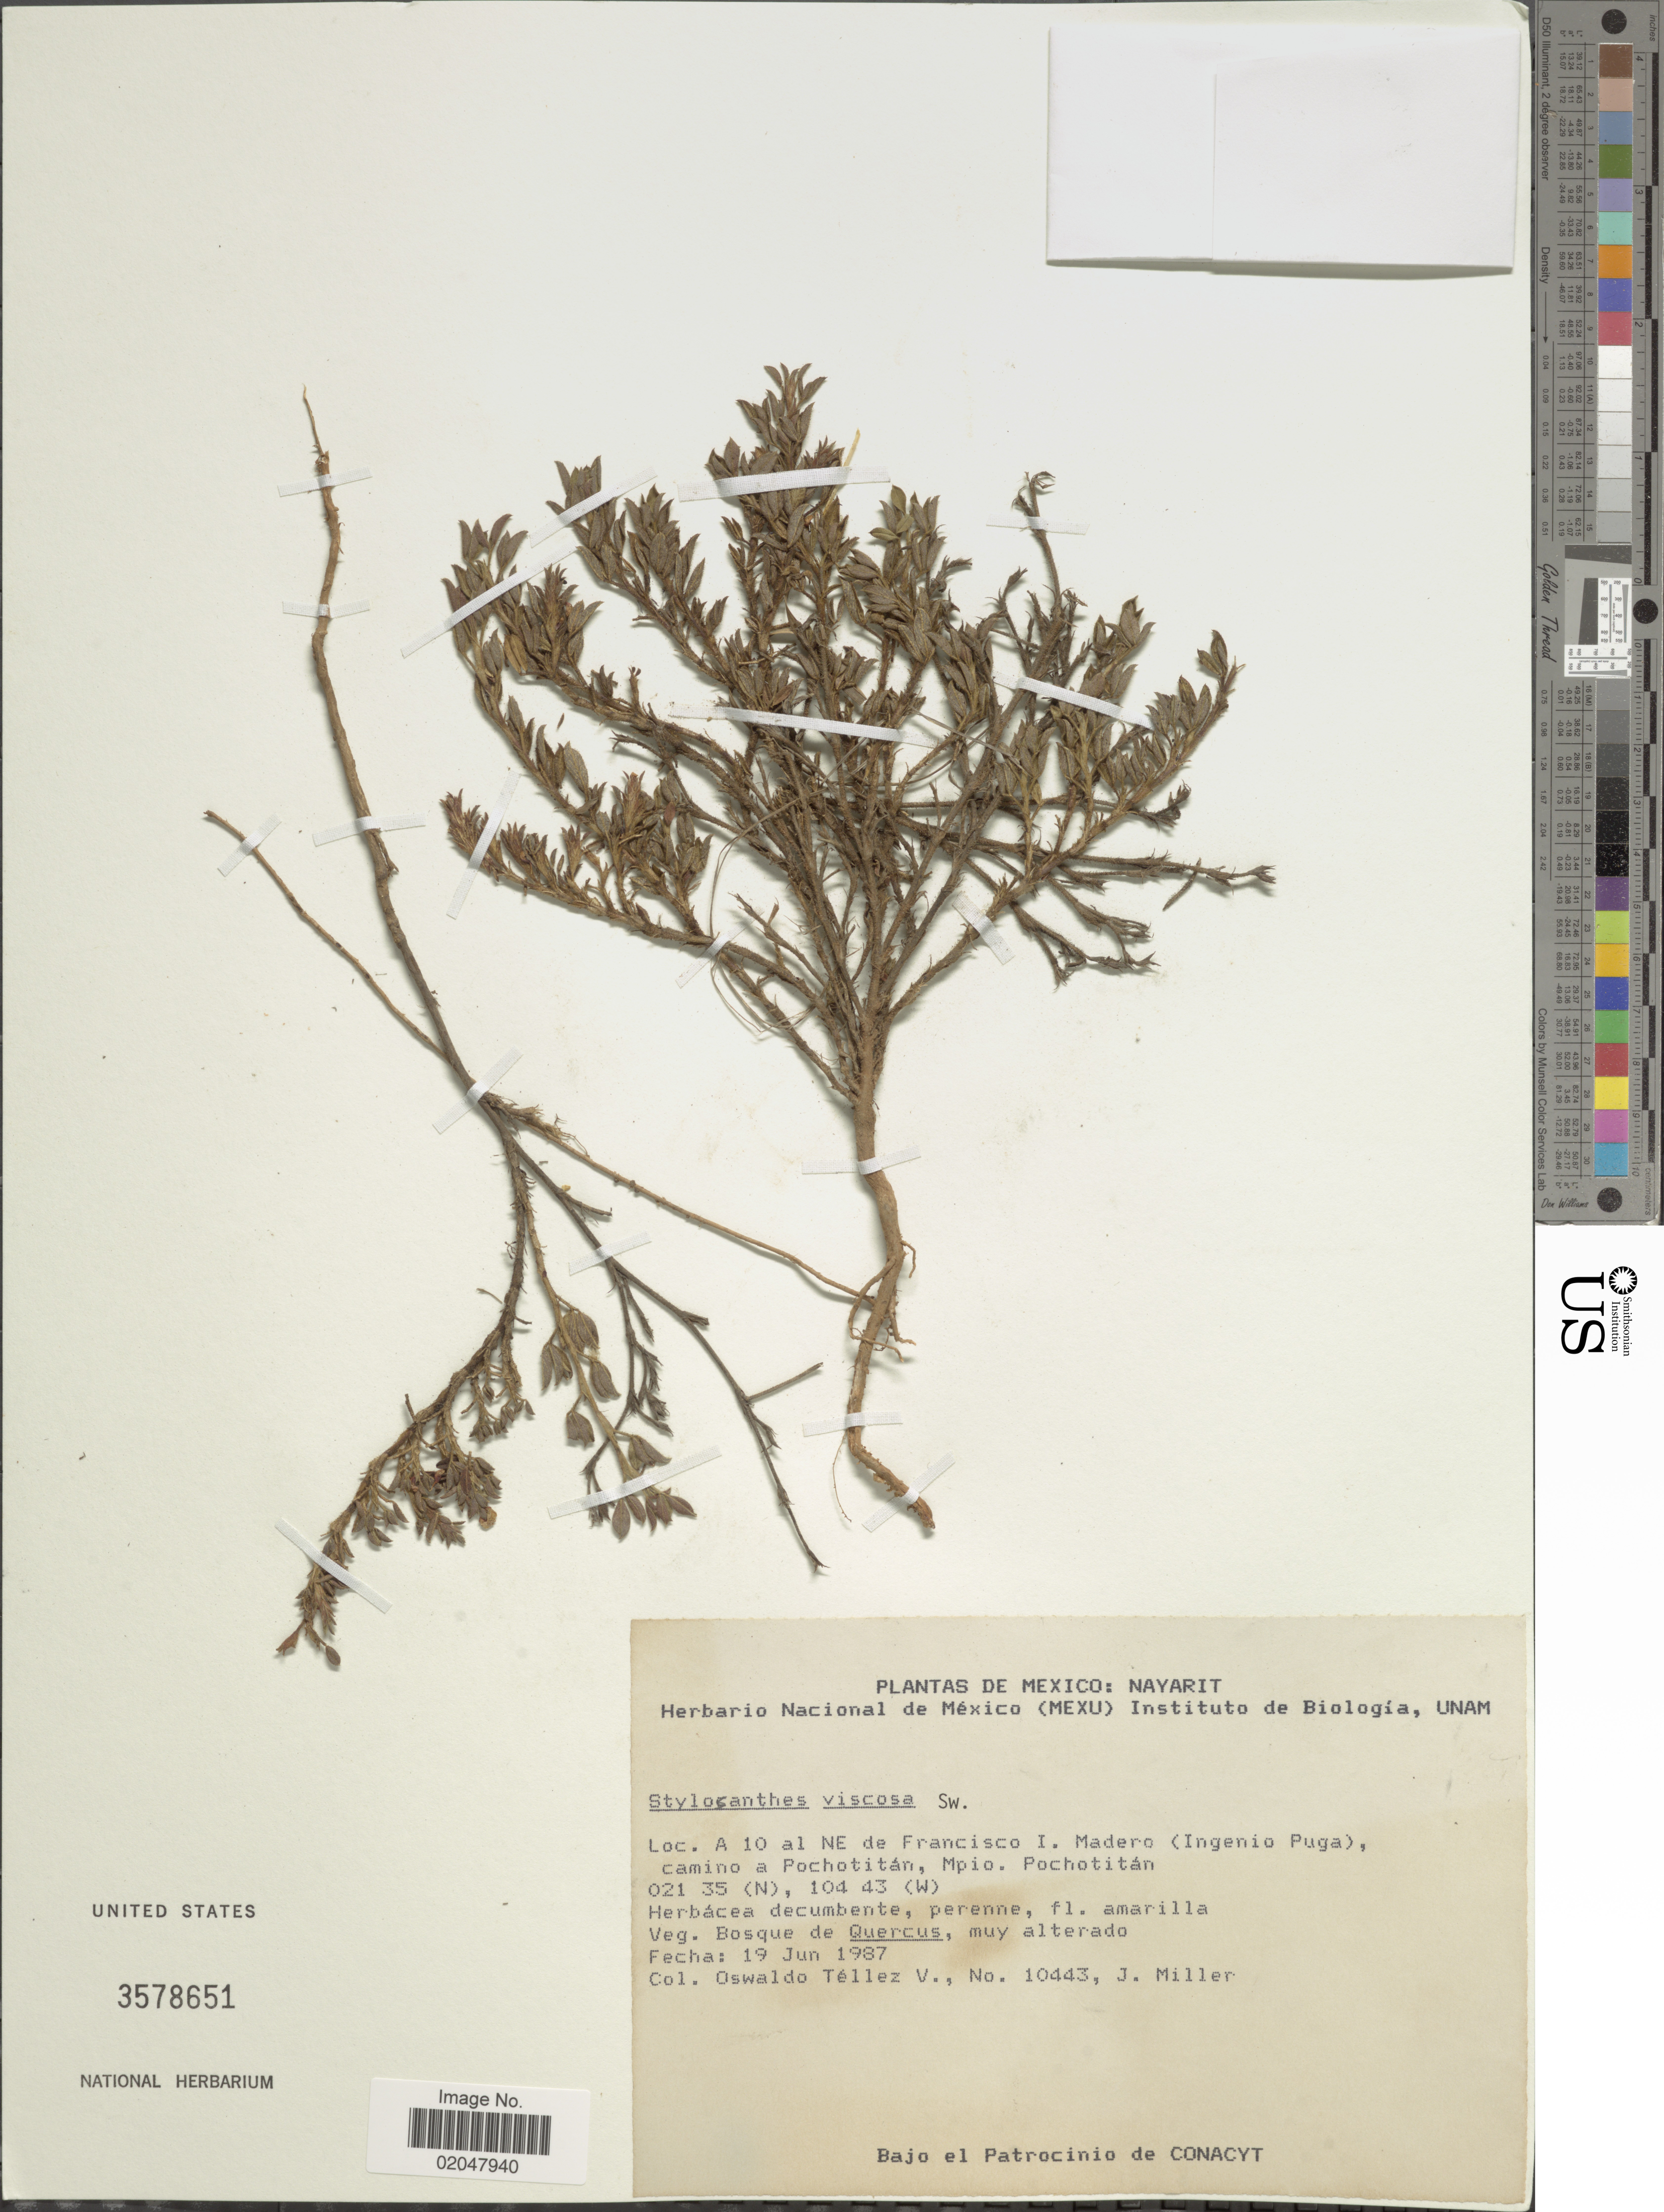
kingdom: Plantae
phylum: Tracheophyta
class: Magnoliopsida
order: Fabales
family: Fabaceae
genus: Stylosanthes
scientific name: Stylosanthes viscosa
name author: Sw.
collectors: O. Téllez V. & J. Miller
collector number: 10443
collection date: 1987-06-19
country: Mexico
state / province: Nayarit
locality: A 10 al NE de Francisco I. Madero (Ingenio Puga), camino a Pochotitan, Mpio. Pochotitan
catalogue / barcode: US 3578651